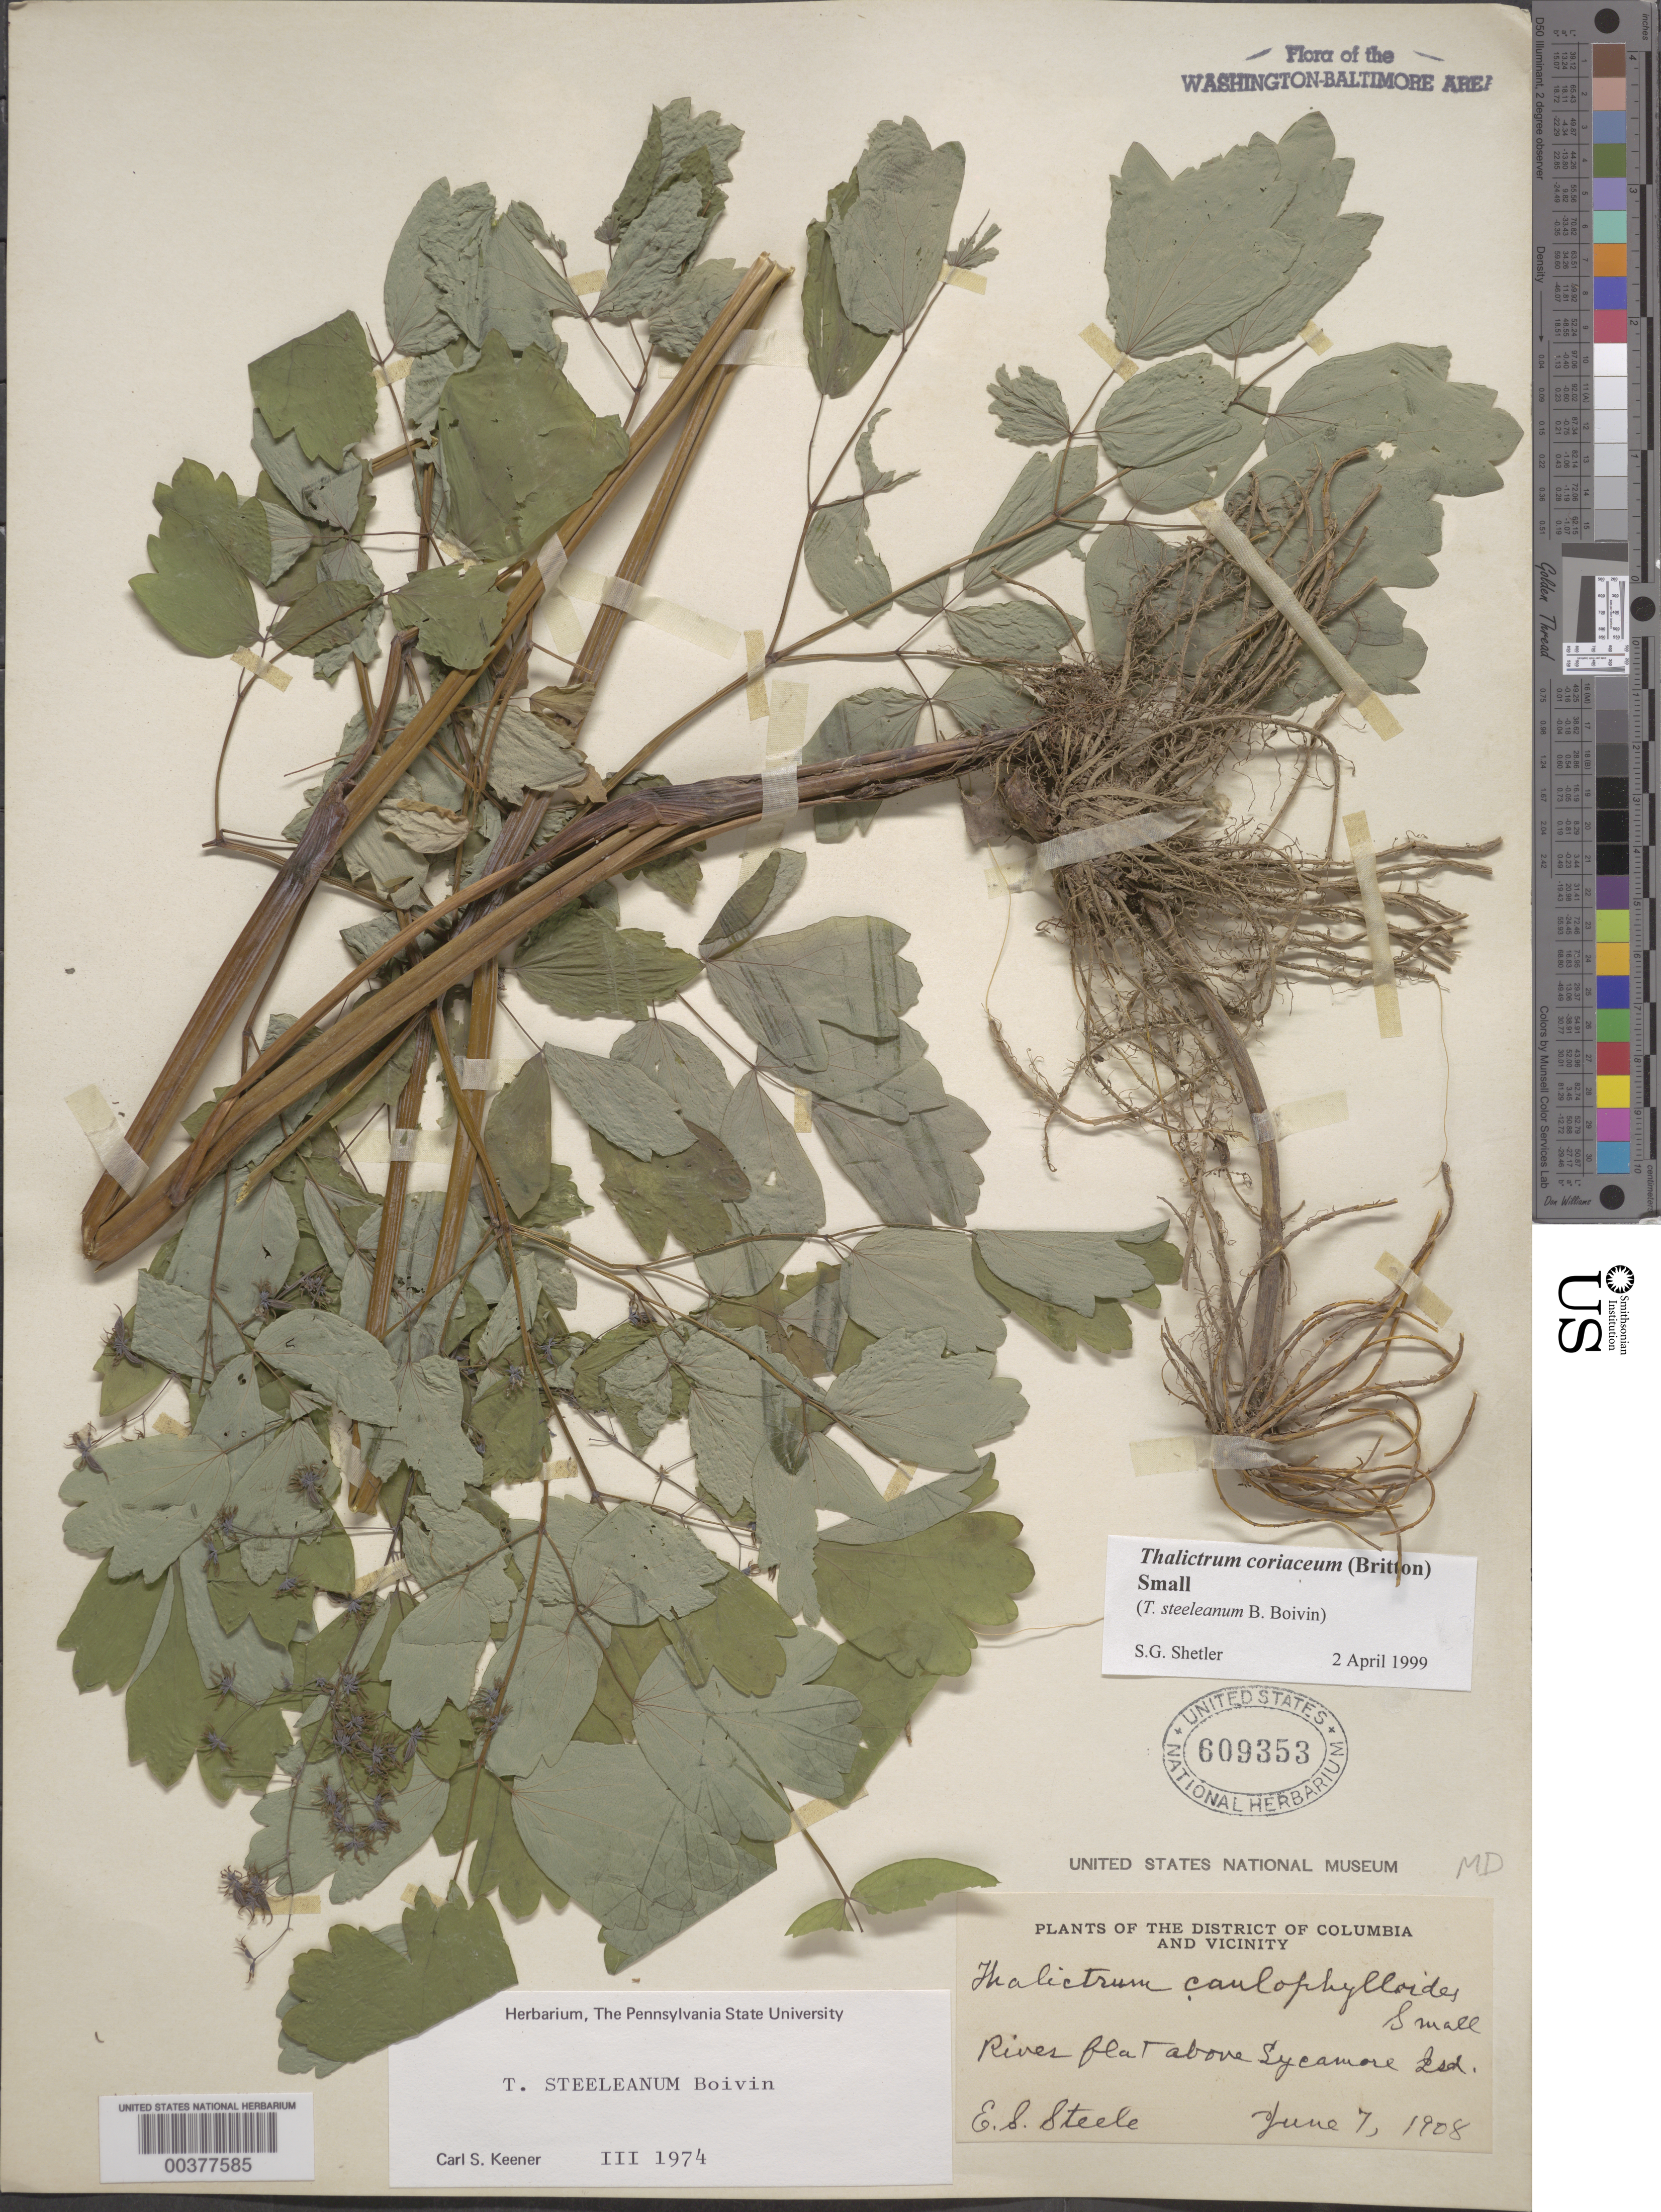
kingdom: Plantae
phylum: Tracheophyta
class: Magnoliopsida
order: Ranunculales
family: Ranunculaceae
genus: Thalictrum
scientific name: Thalictrum coriaceum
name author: (Britton) Small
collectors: E. Steele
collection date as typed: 07 Jun 1908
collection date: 1908-06-07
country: United States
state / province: Maryland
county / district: Montgomery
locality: Above Sycamore Island C. & O. Canal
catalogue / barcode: US 609353